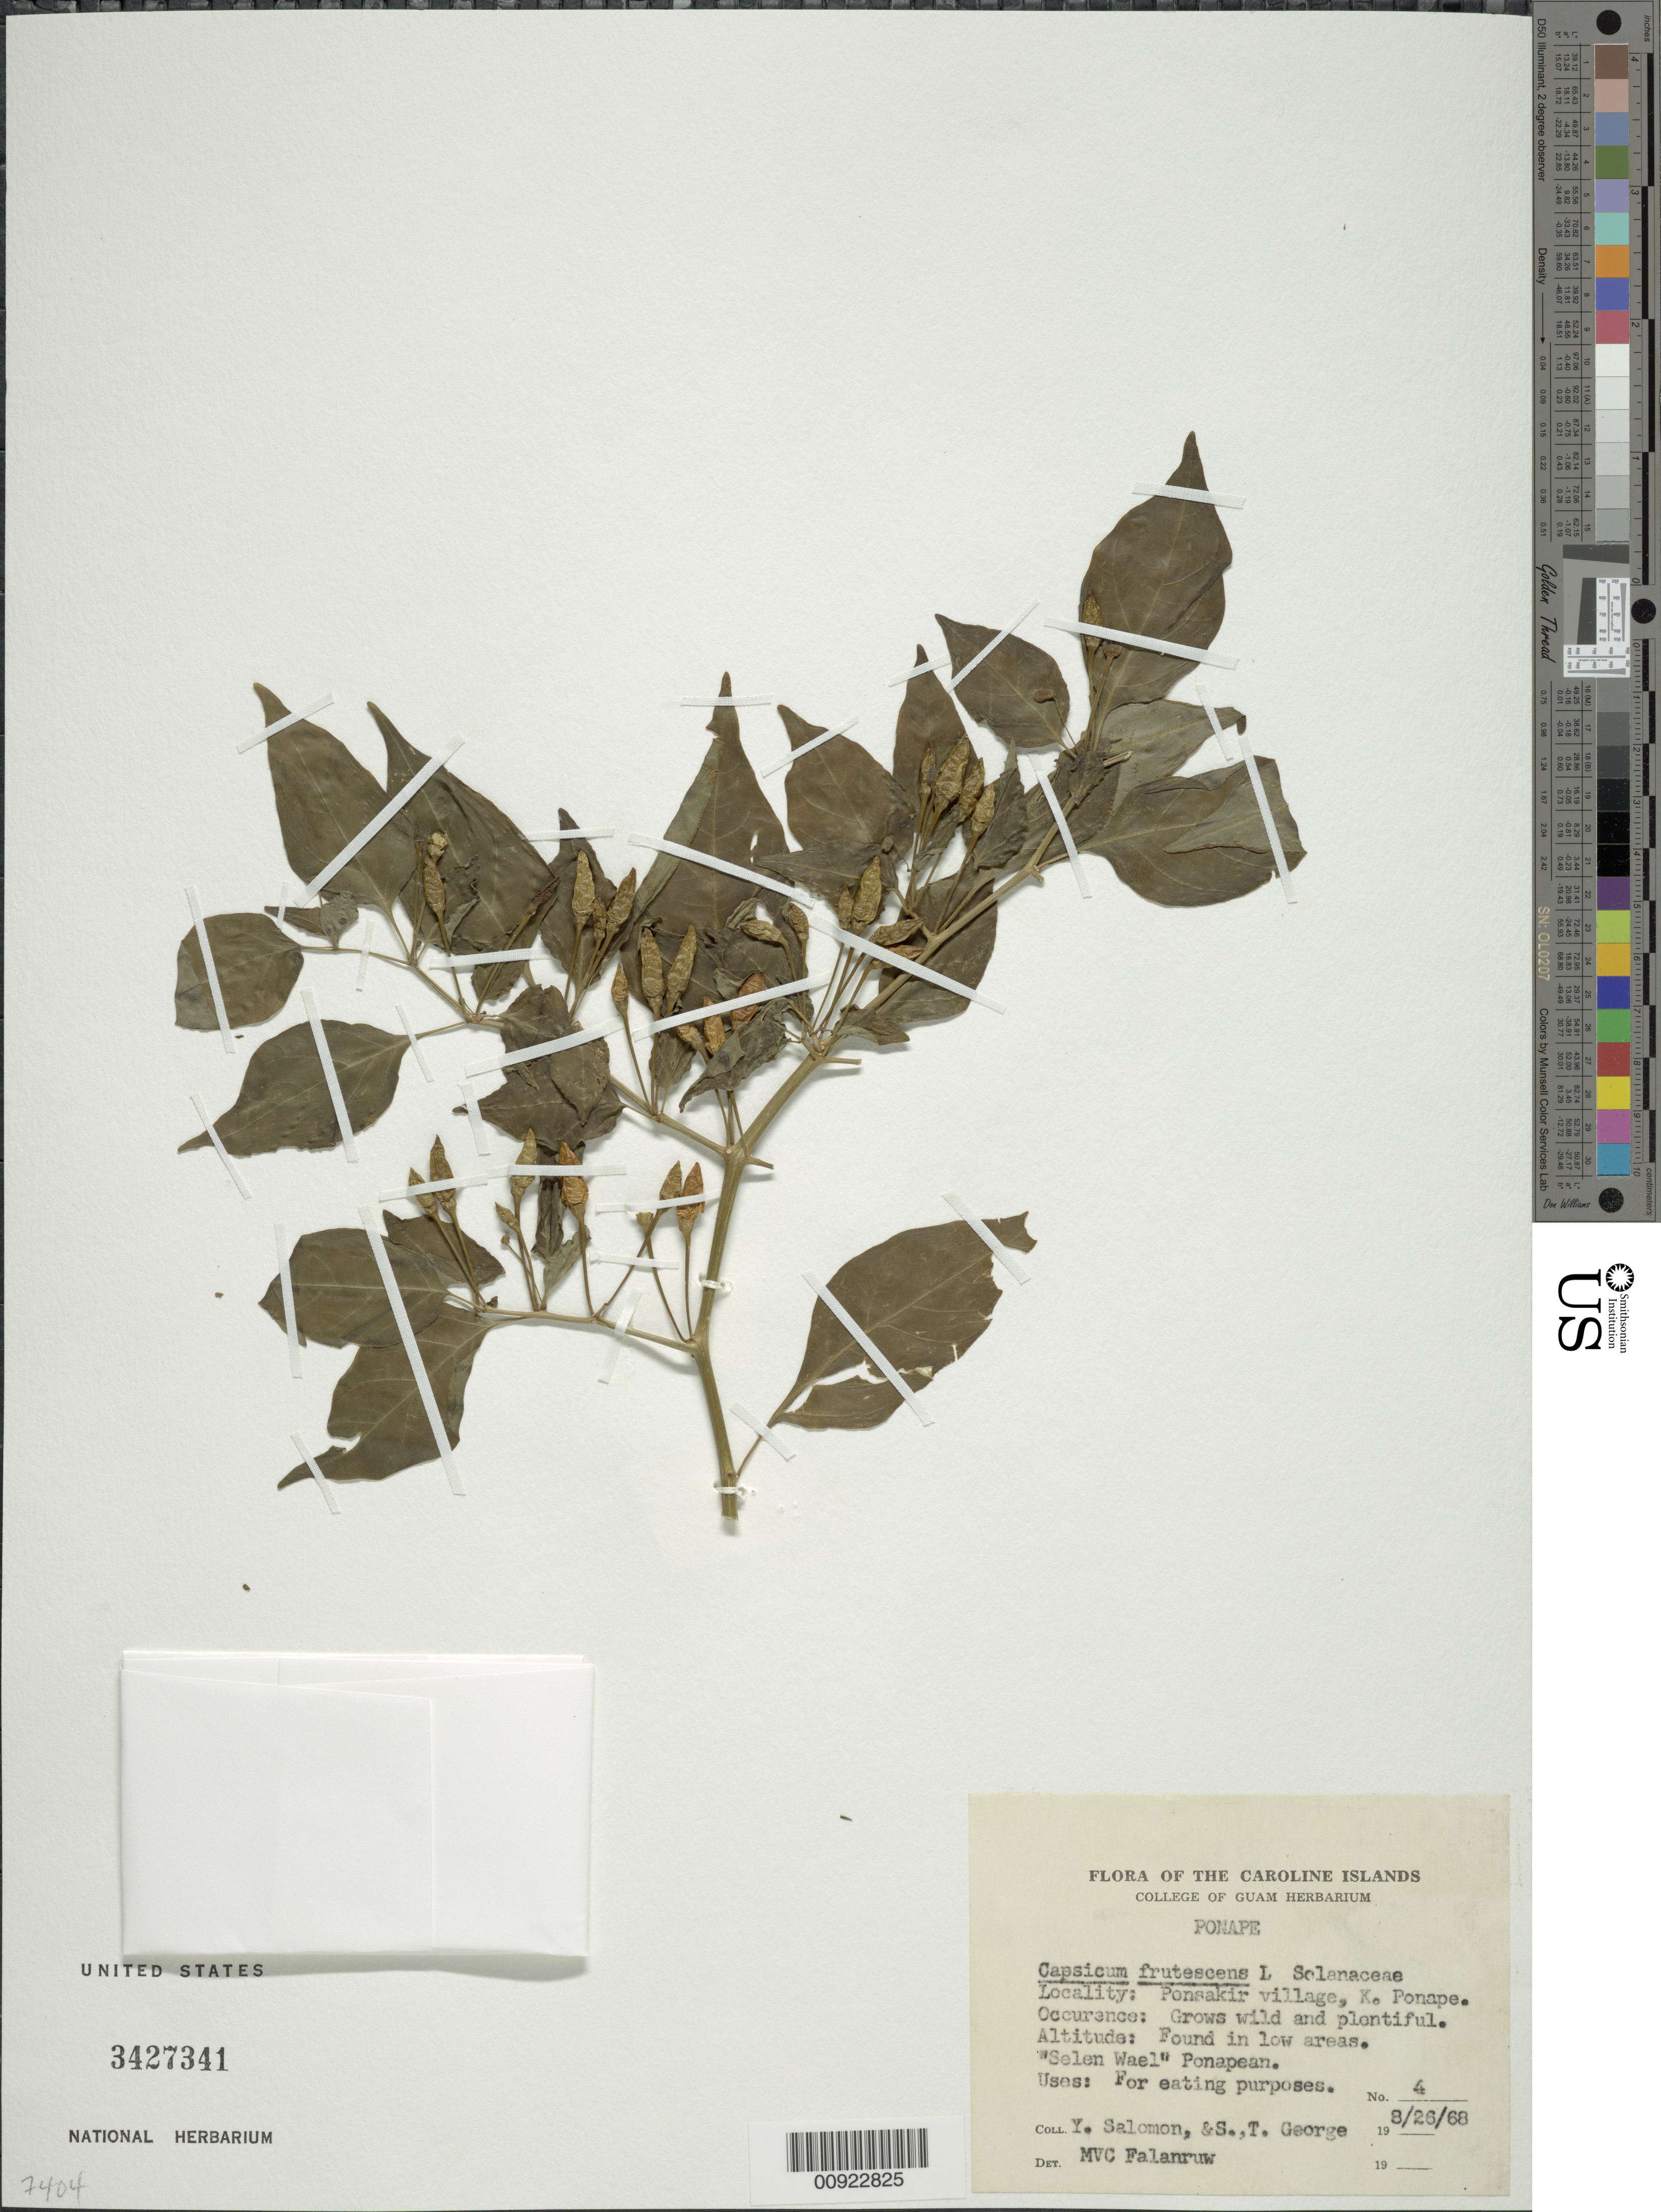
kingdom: Plantae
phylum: Tracheophyta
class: Magnoliopsida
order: Solanales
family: Solanaceae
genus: Capsicum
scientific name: Capsicum frutescens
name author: L.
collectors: Y. Salomon, S. George & T. George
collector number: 4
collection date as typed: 26 Aug 1968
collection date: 1968-08-26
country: Micronesia, Federated States of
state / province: Pohnpei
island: Pohnpei [Ponape]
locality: Found in low areas; Ponsakir village, K. Ponape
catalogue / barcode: US 3427341